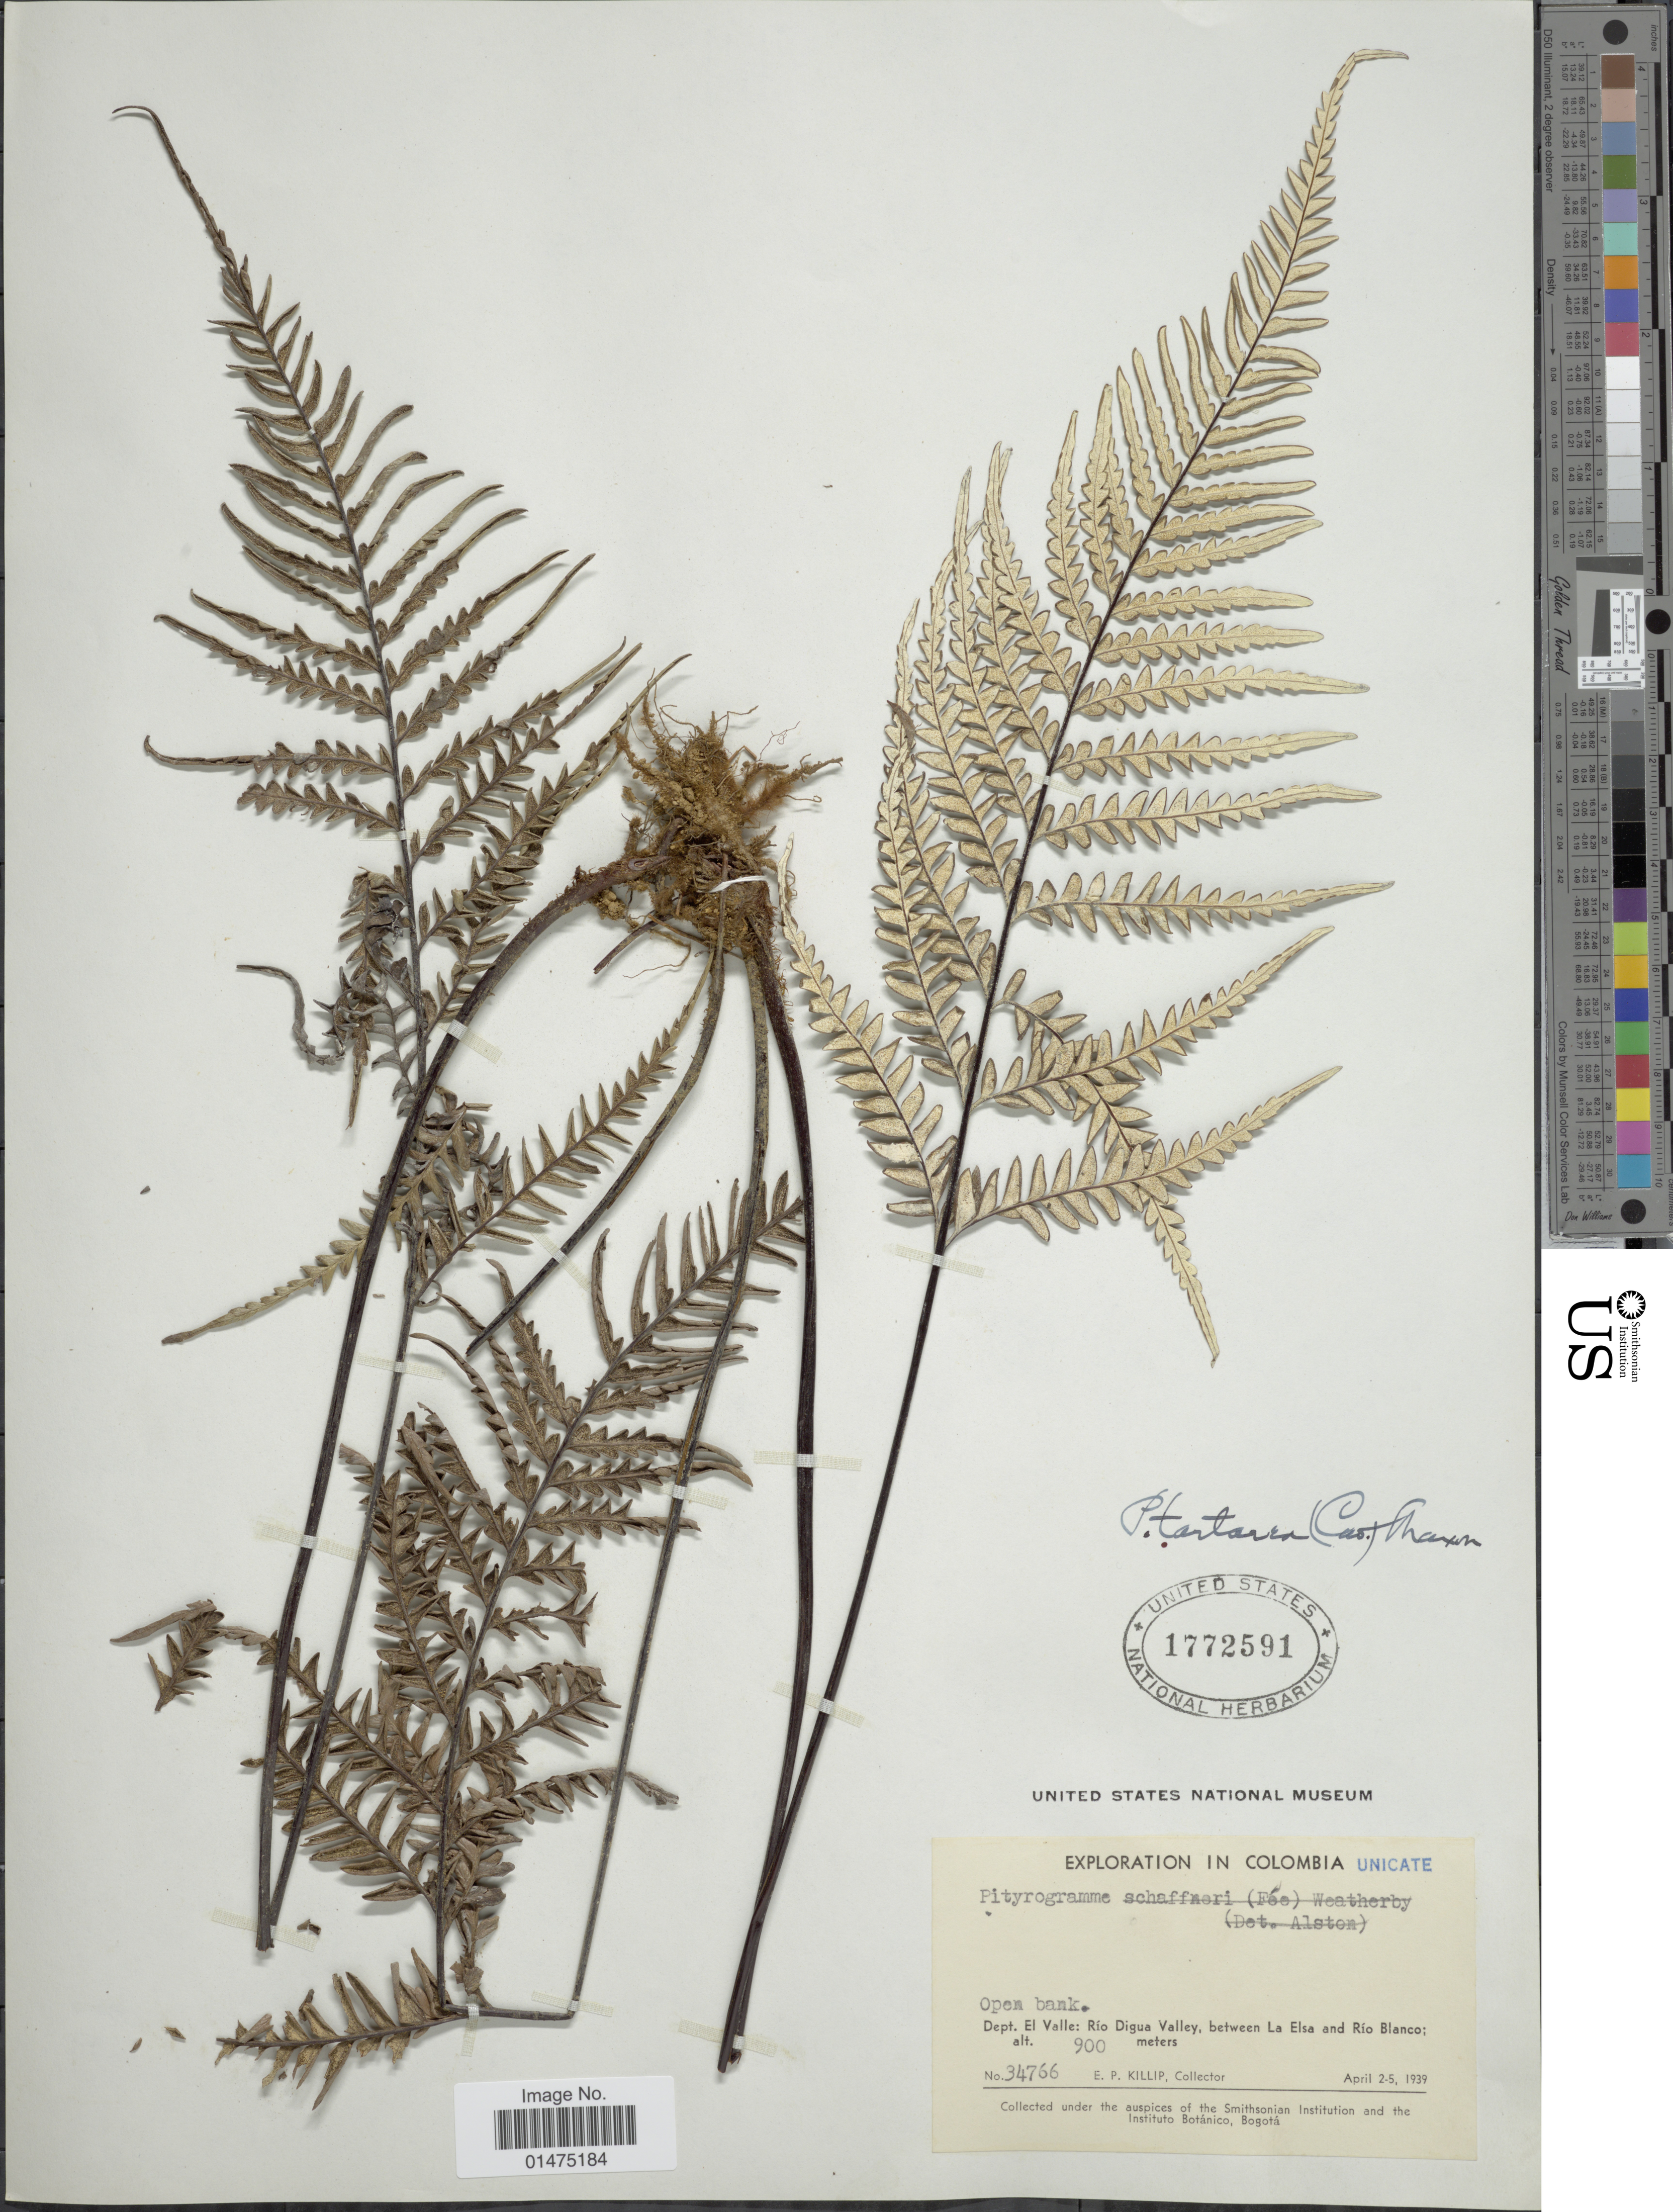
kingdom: Plantae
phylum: Tracheophyta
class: Polypodiopsida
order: Polypodiales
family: Pteridaceae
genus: Pityrogramma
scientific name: Pityrogramma tartarea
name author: (Cav.) Maxon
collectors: E. P. Killip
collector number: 34766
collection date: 1939-04-02/1939-04-05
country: Colombia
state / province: Valle del Cauca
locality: Dept. El Valle, Rio Digua Valley, between La Elsa and Rio Blanco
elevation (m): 900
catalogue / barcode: US 1772591